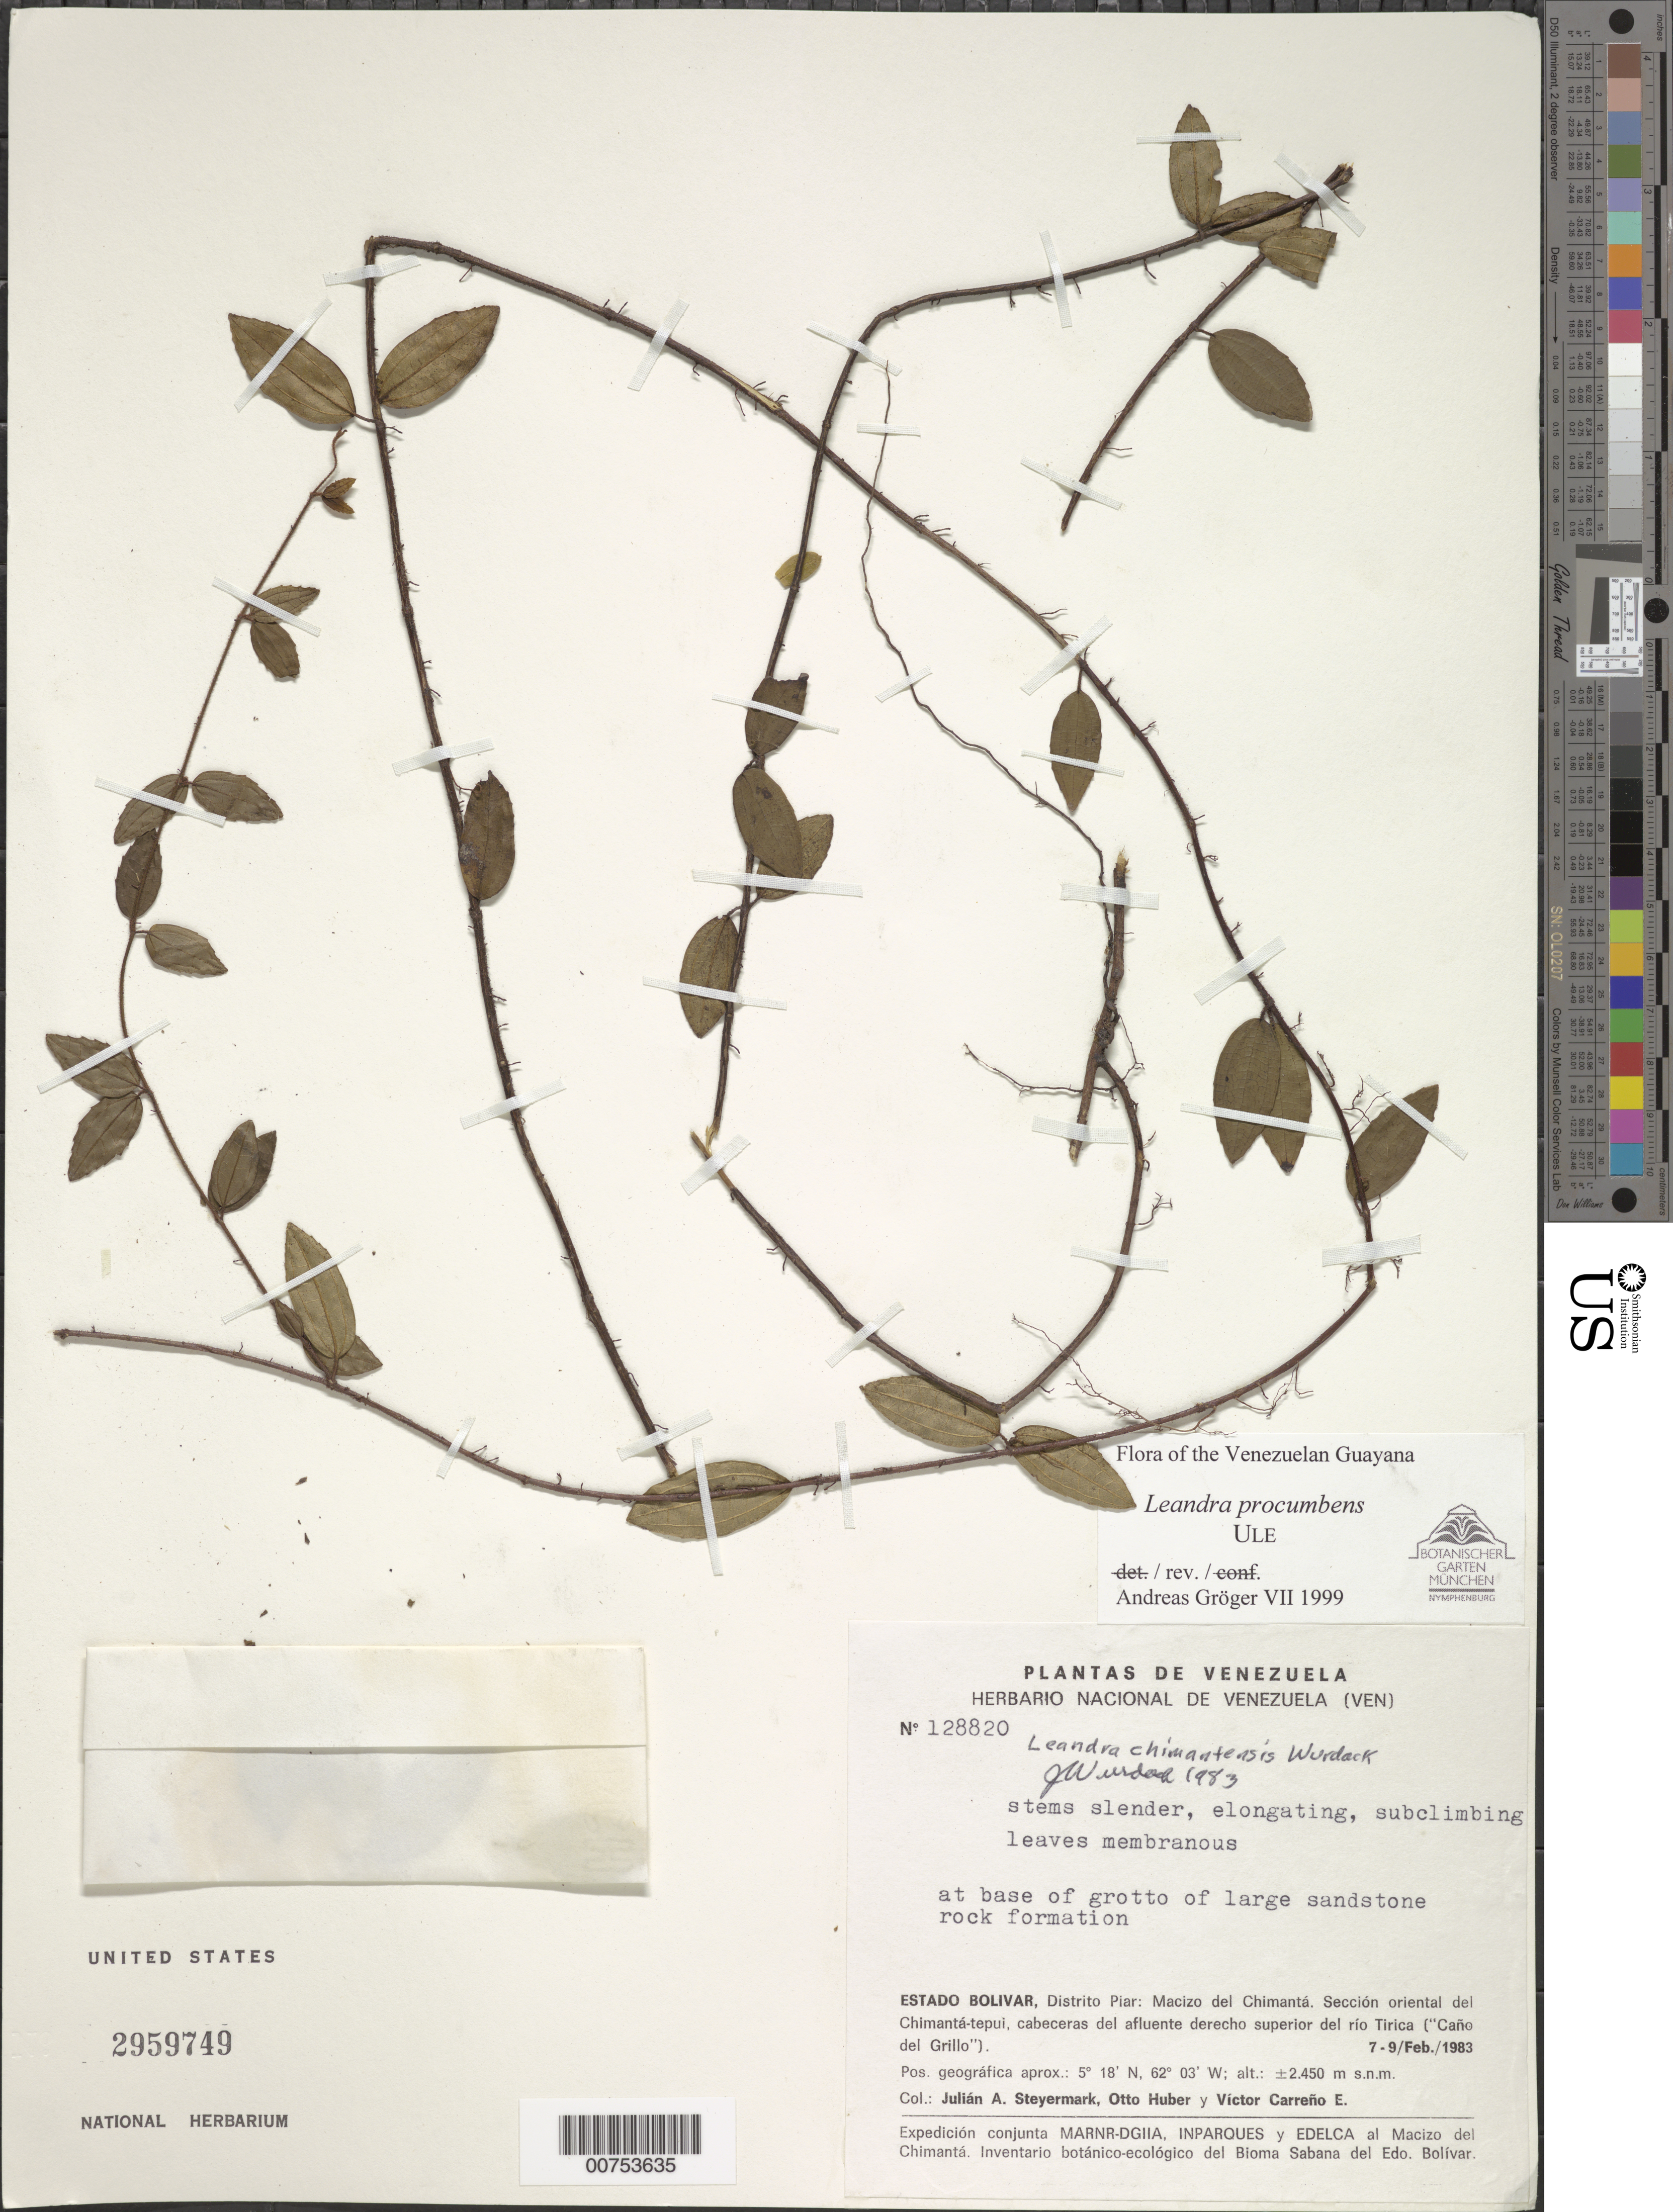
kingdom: Plantae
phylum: Tracheophyta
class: Magnoliopsida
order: Myrtales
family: Melastomataceae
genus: Leandra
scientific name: Leandra procumbens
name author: Ule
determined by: Gröger, A.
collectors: J. Steyermark, O. Huber & V. Carreño E.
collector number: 128820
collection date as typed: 7-Feb-83 to 9-Feb-83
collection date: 1983-02-07/1983-02-09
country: Venezuela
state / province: Bolívar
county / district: Piar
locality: Macizo del Chimantá, sect. oriental del Chimantá-tepuí, cabeceras del afluente derecho superíor del Río Tirica (Caño del Grillo)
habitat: Base of grotto of large sandstone rock formation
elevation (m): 2450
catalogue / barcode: US 2959749